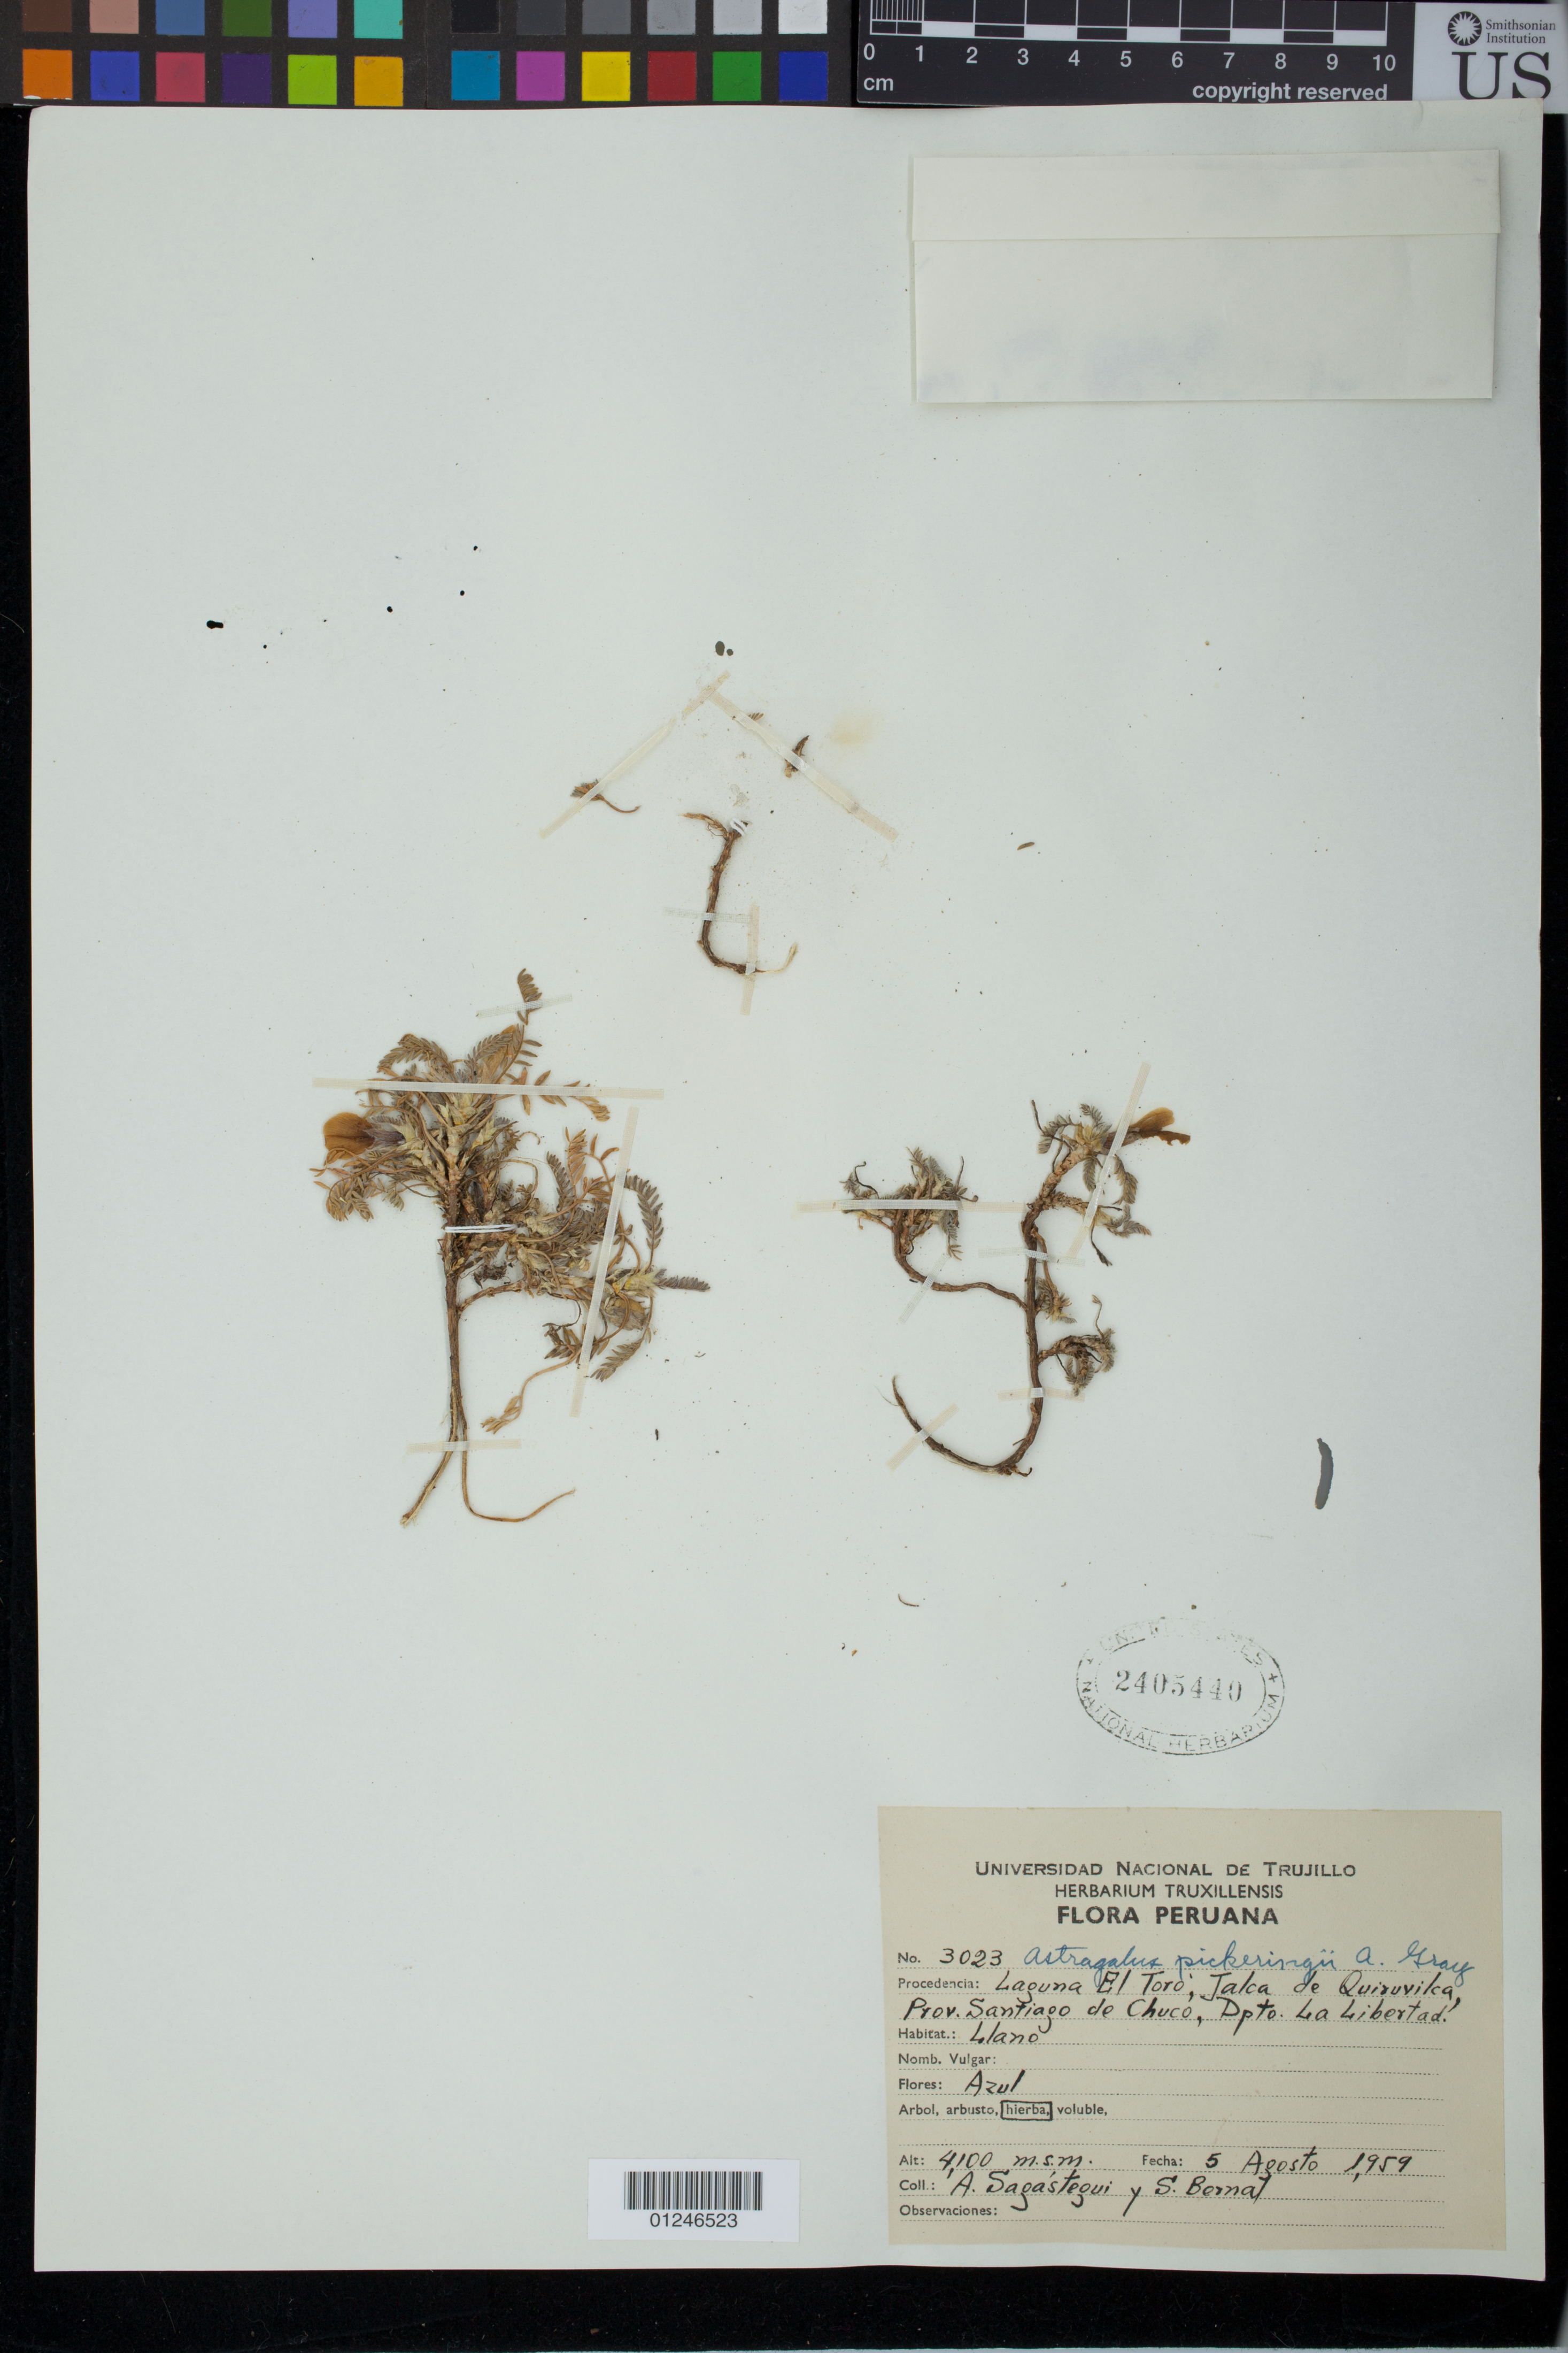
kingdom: Plantae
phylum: Tracheophyta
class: Magnoliopsida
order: Fabales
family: Fabaceae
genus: Astragalus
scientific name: Astragalus pickeringii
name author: A. Gray in Wilkes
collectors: A. Sagástegui A. & S. Bernal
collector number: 3023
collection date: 1959-08-05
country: Peru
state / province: La Libertad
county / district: Santiago de Chuco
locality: Laguana El Toro, La Jalca Quiruvilca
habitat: llano- treeless grassy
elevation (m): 4100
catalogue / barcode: US 2405440